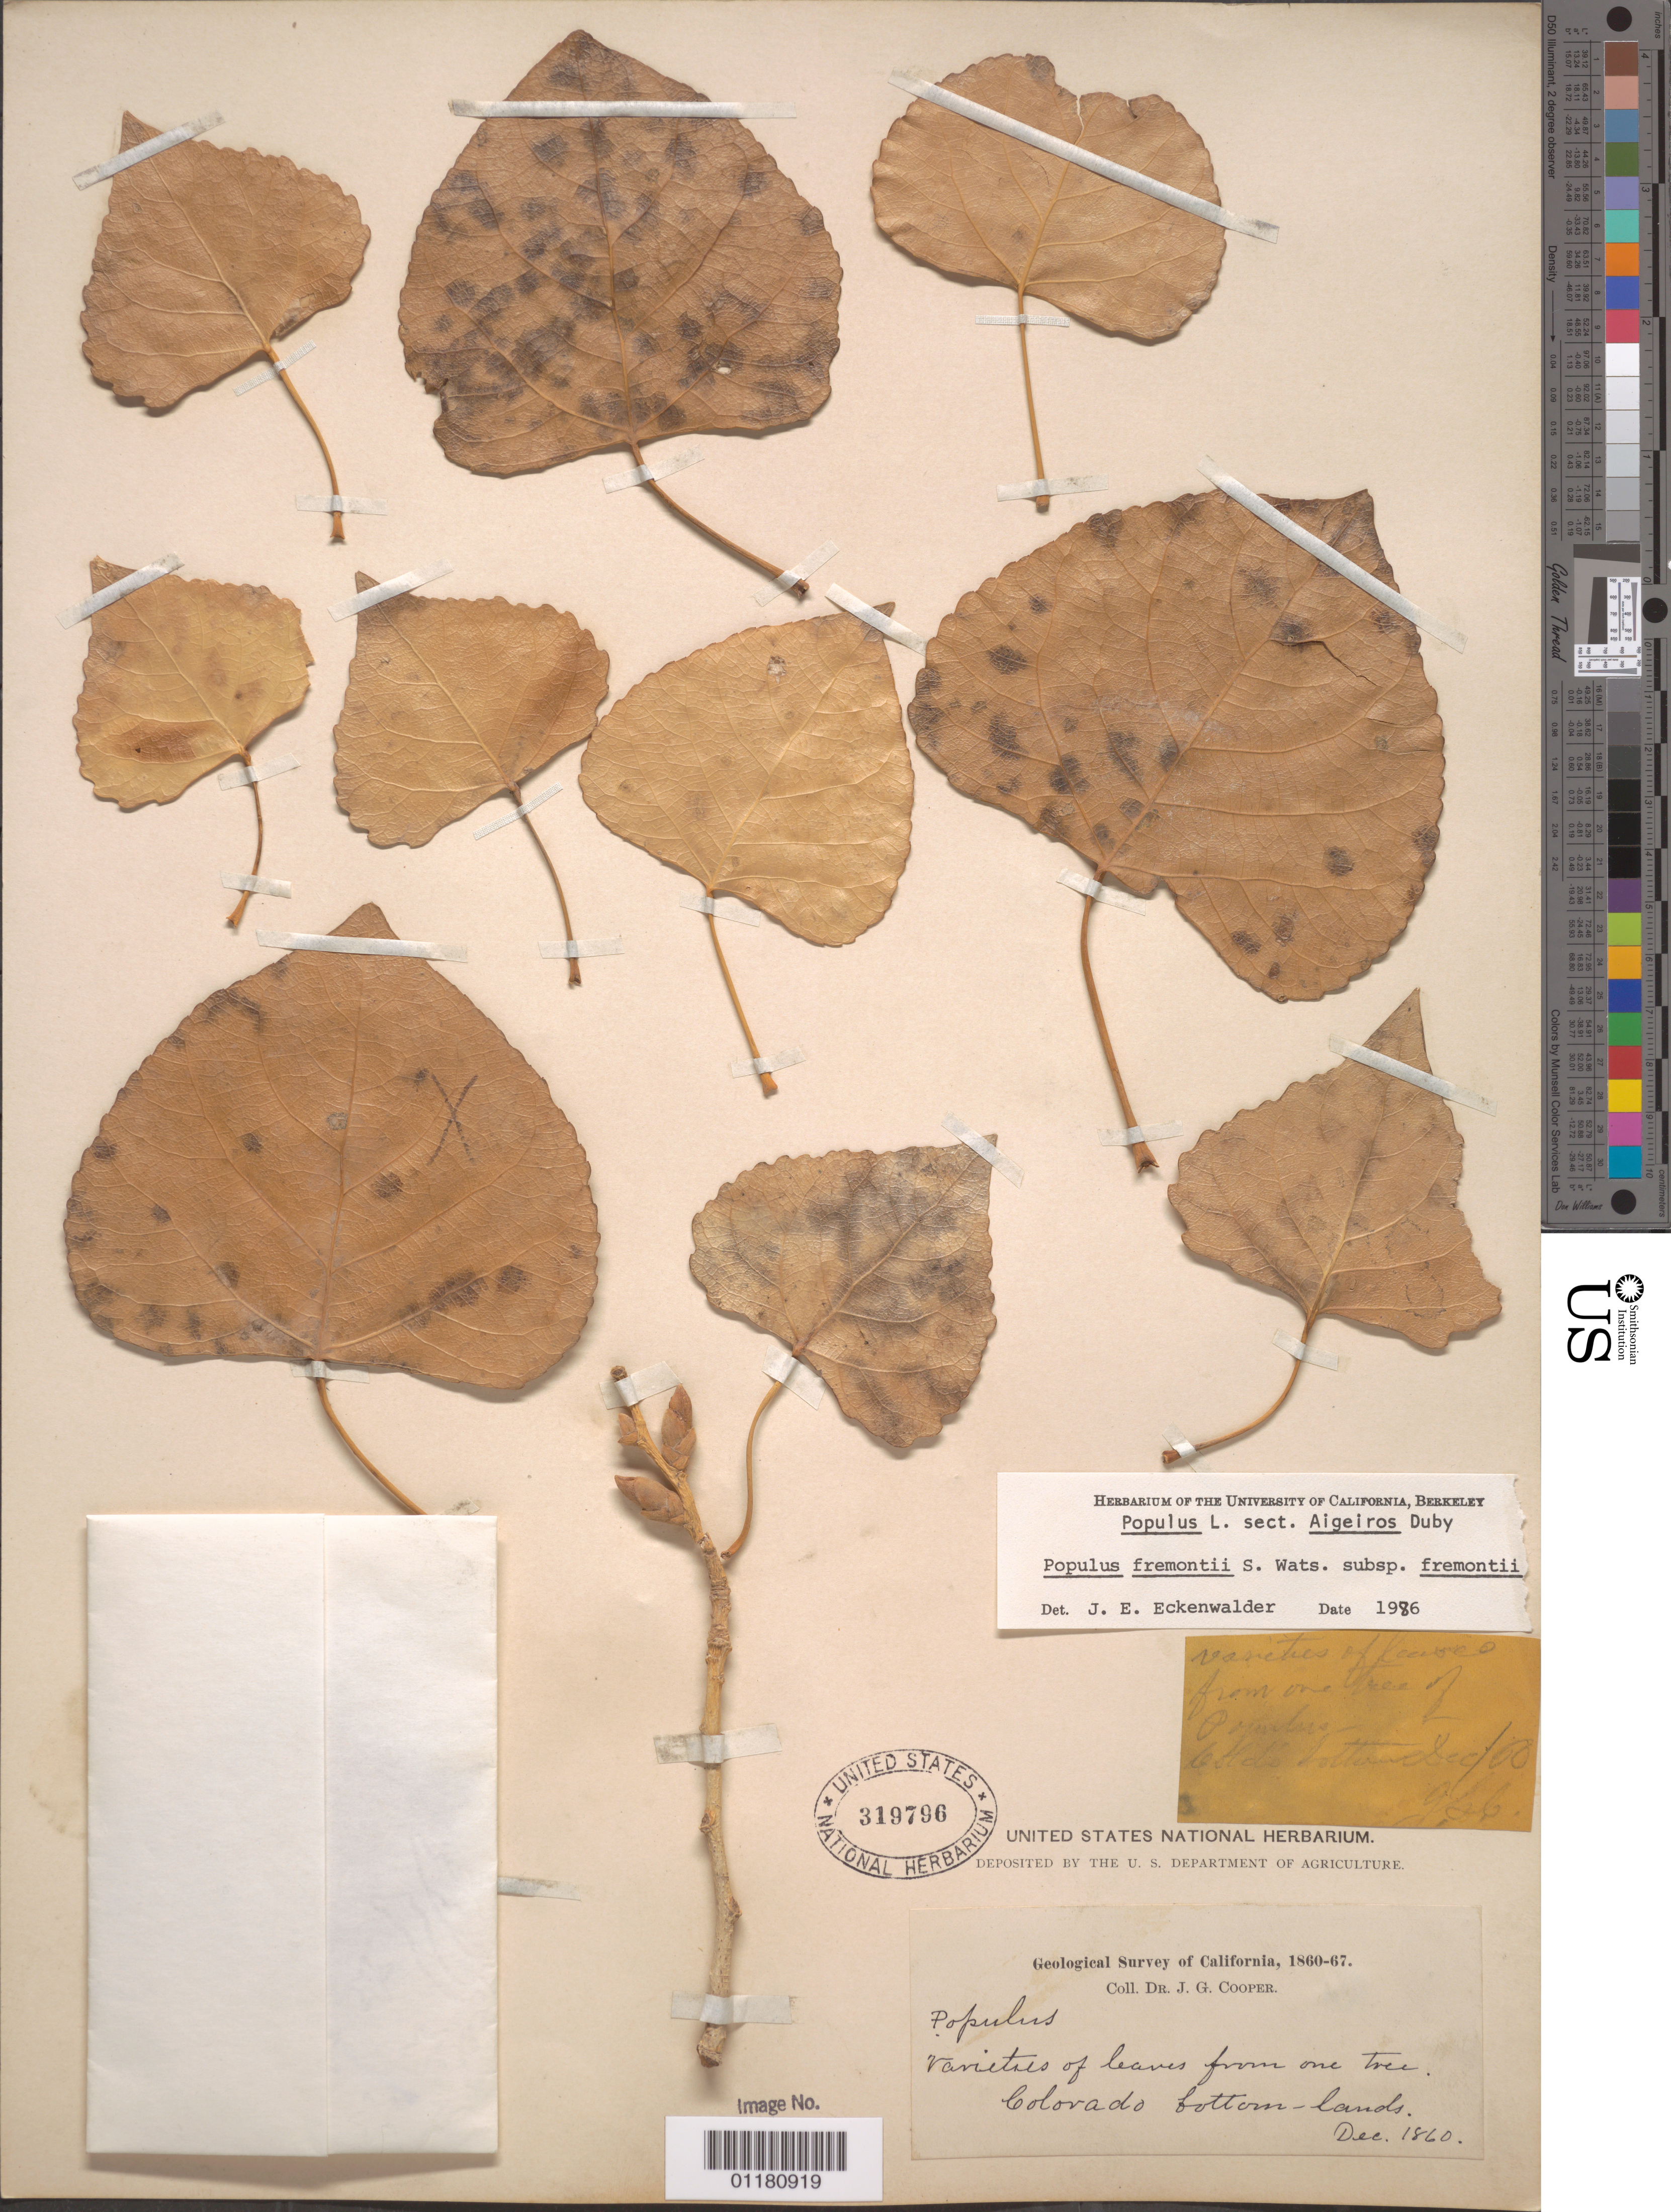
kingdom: Plantae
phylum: Tracheophyta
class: Magnoliopsida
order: Malpighiales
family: Salicaceae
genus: Populus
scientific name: Populus fremontii subsp. fremontii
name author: S. Watson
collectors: J. G. Cooper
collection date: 1860-12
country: United States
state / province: California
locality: Colorado bottom-lands.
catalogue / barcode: US 319796